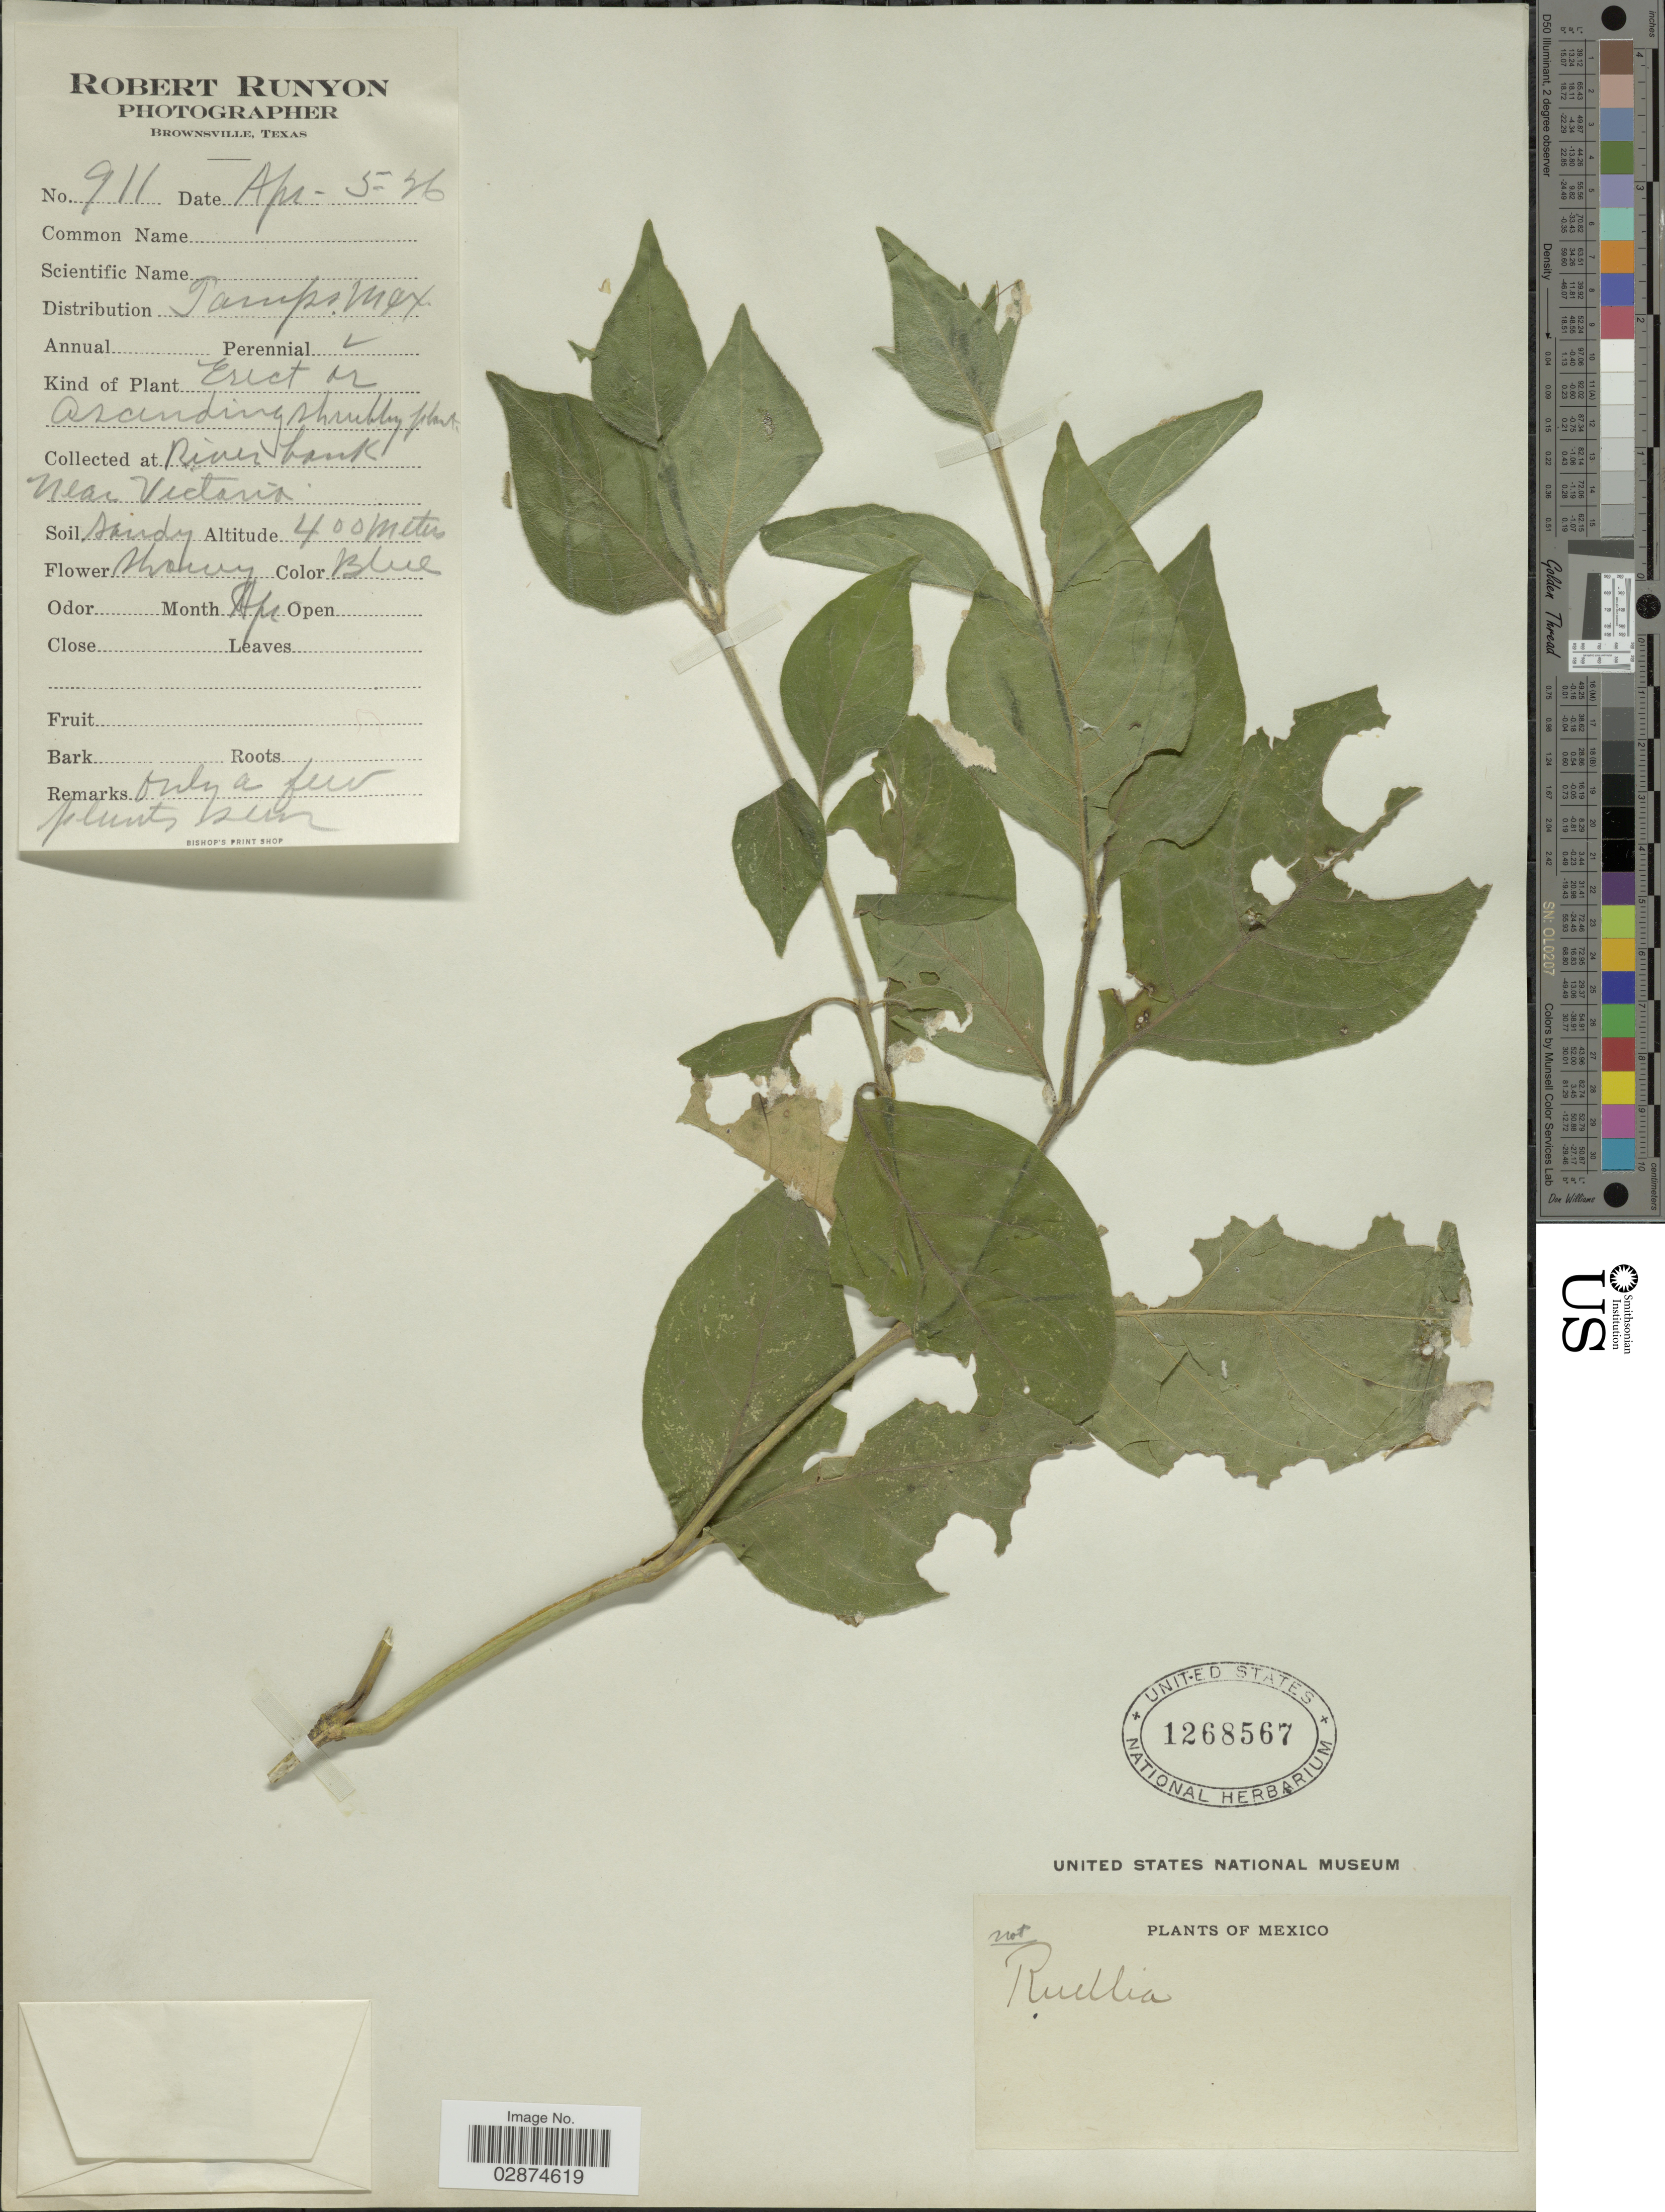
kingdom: Plantae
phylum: Tracheophyta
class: Magnoliopsida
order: Lamiales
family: Acanthaceae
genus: Yeatesia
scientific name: Yeatesia mabryi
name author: Hilsenb.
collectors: R. Runyon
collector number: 911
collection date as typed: Transcribed d/m/y: 5/4/26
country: Mexico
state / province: Tamaulipas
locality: River bank near Victoria.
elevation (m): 400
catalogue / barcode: US 1268567